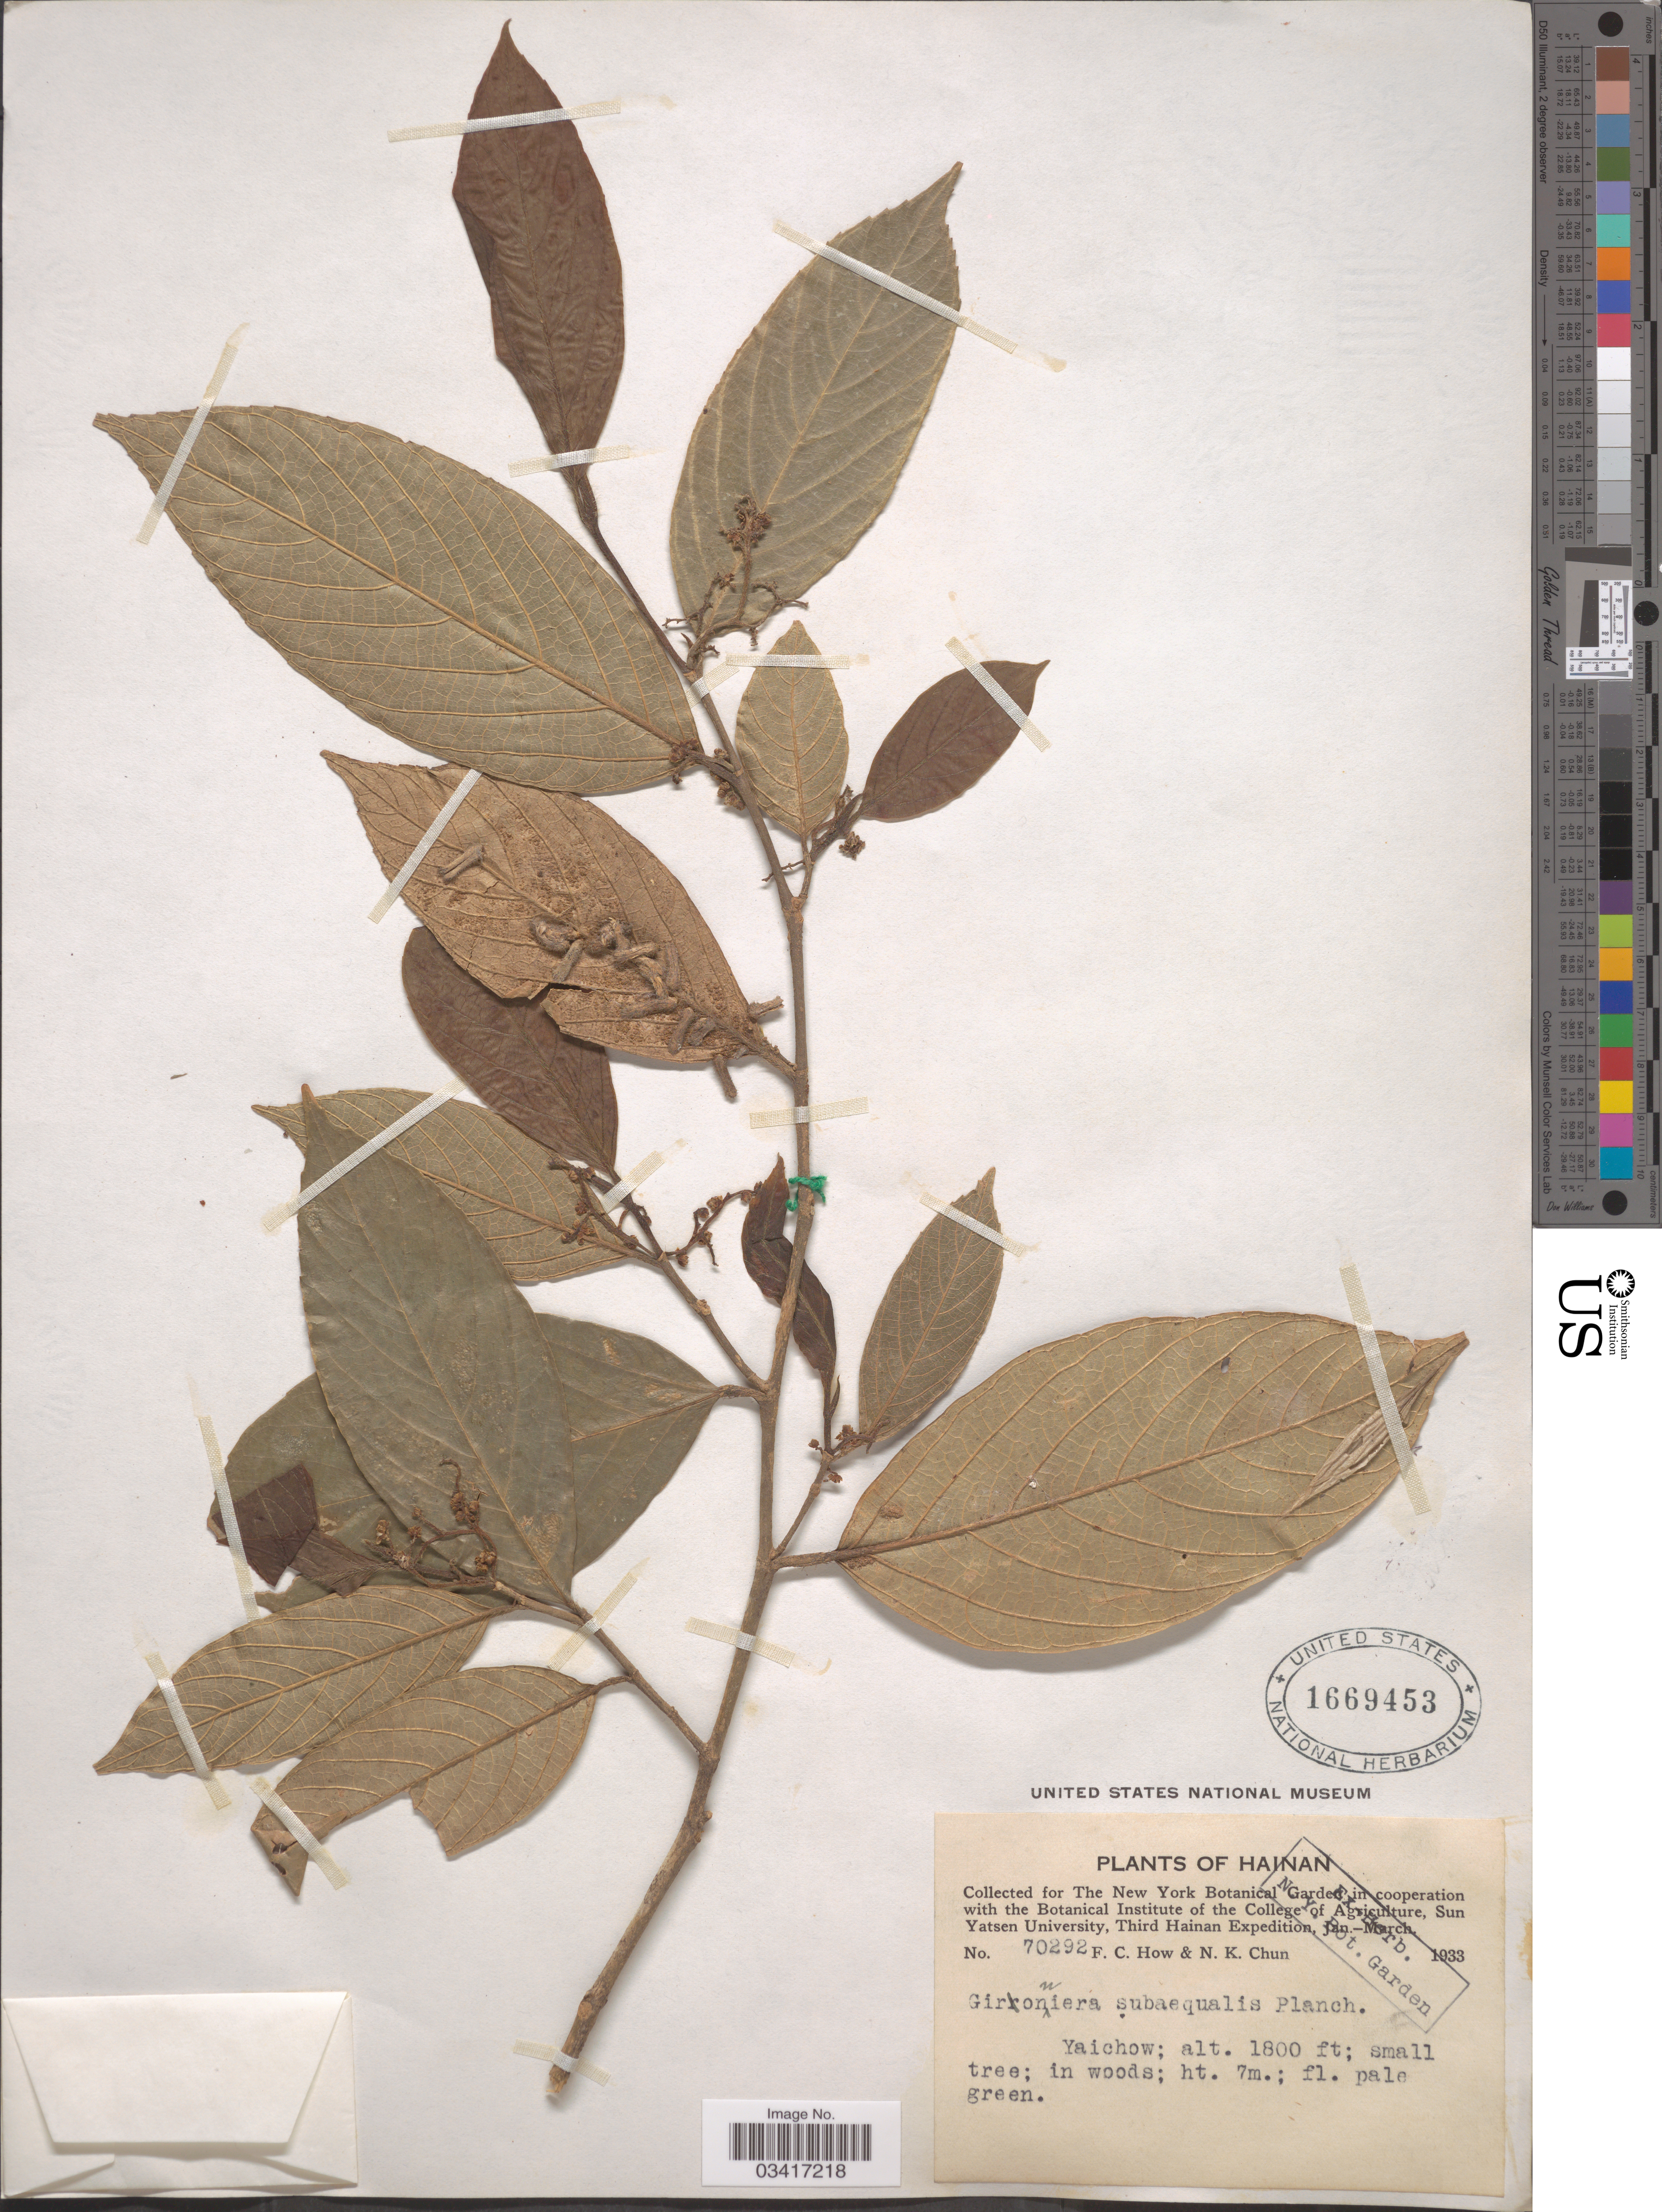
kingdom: Plantae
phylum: Tracheophyta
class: Magnoliopsida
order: Rosales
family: Cannabaceae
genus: Gironniera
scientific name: Gironniera subaequalis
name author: Planch.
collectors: F. C. How & N. K. Chun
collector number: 70292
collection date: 1933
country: China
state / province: Hainan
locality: Yaichow.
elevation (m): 549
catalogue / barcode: US 1669453